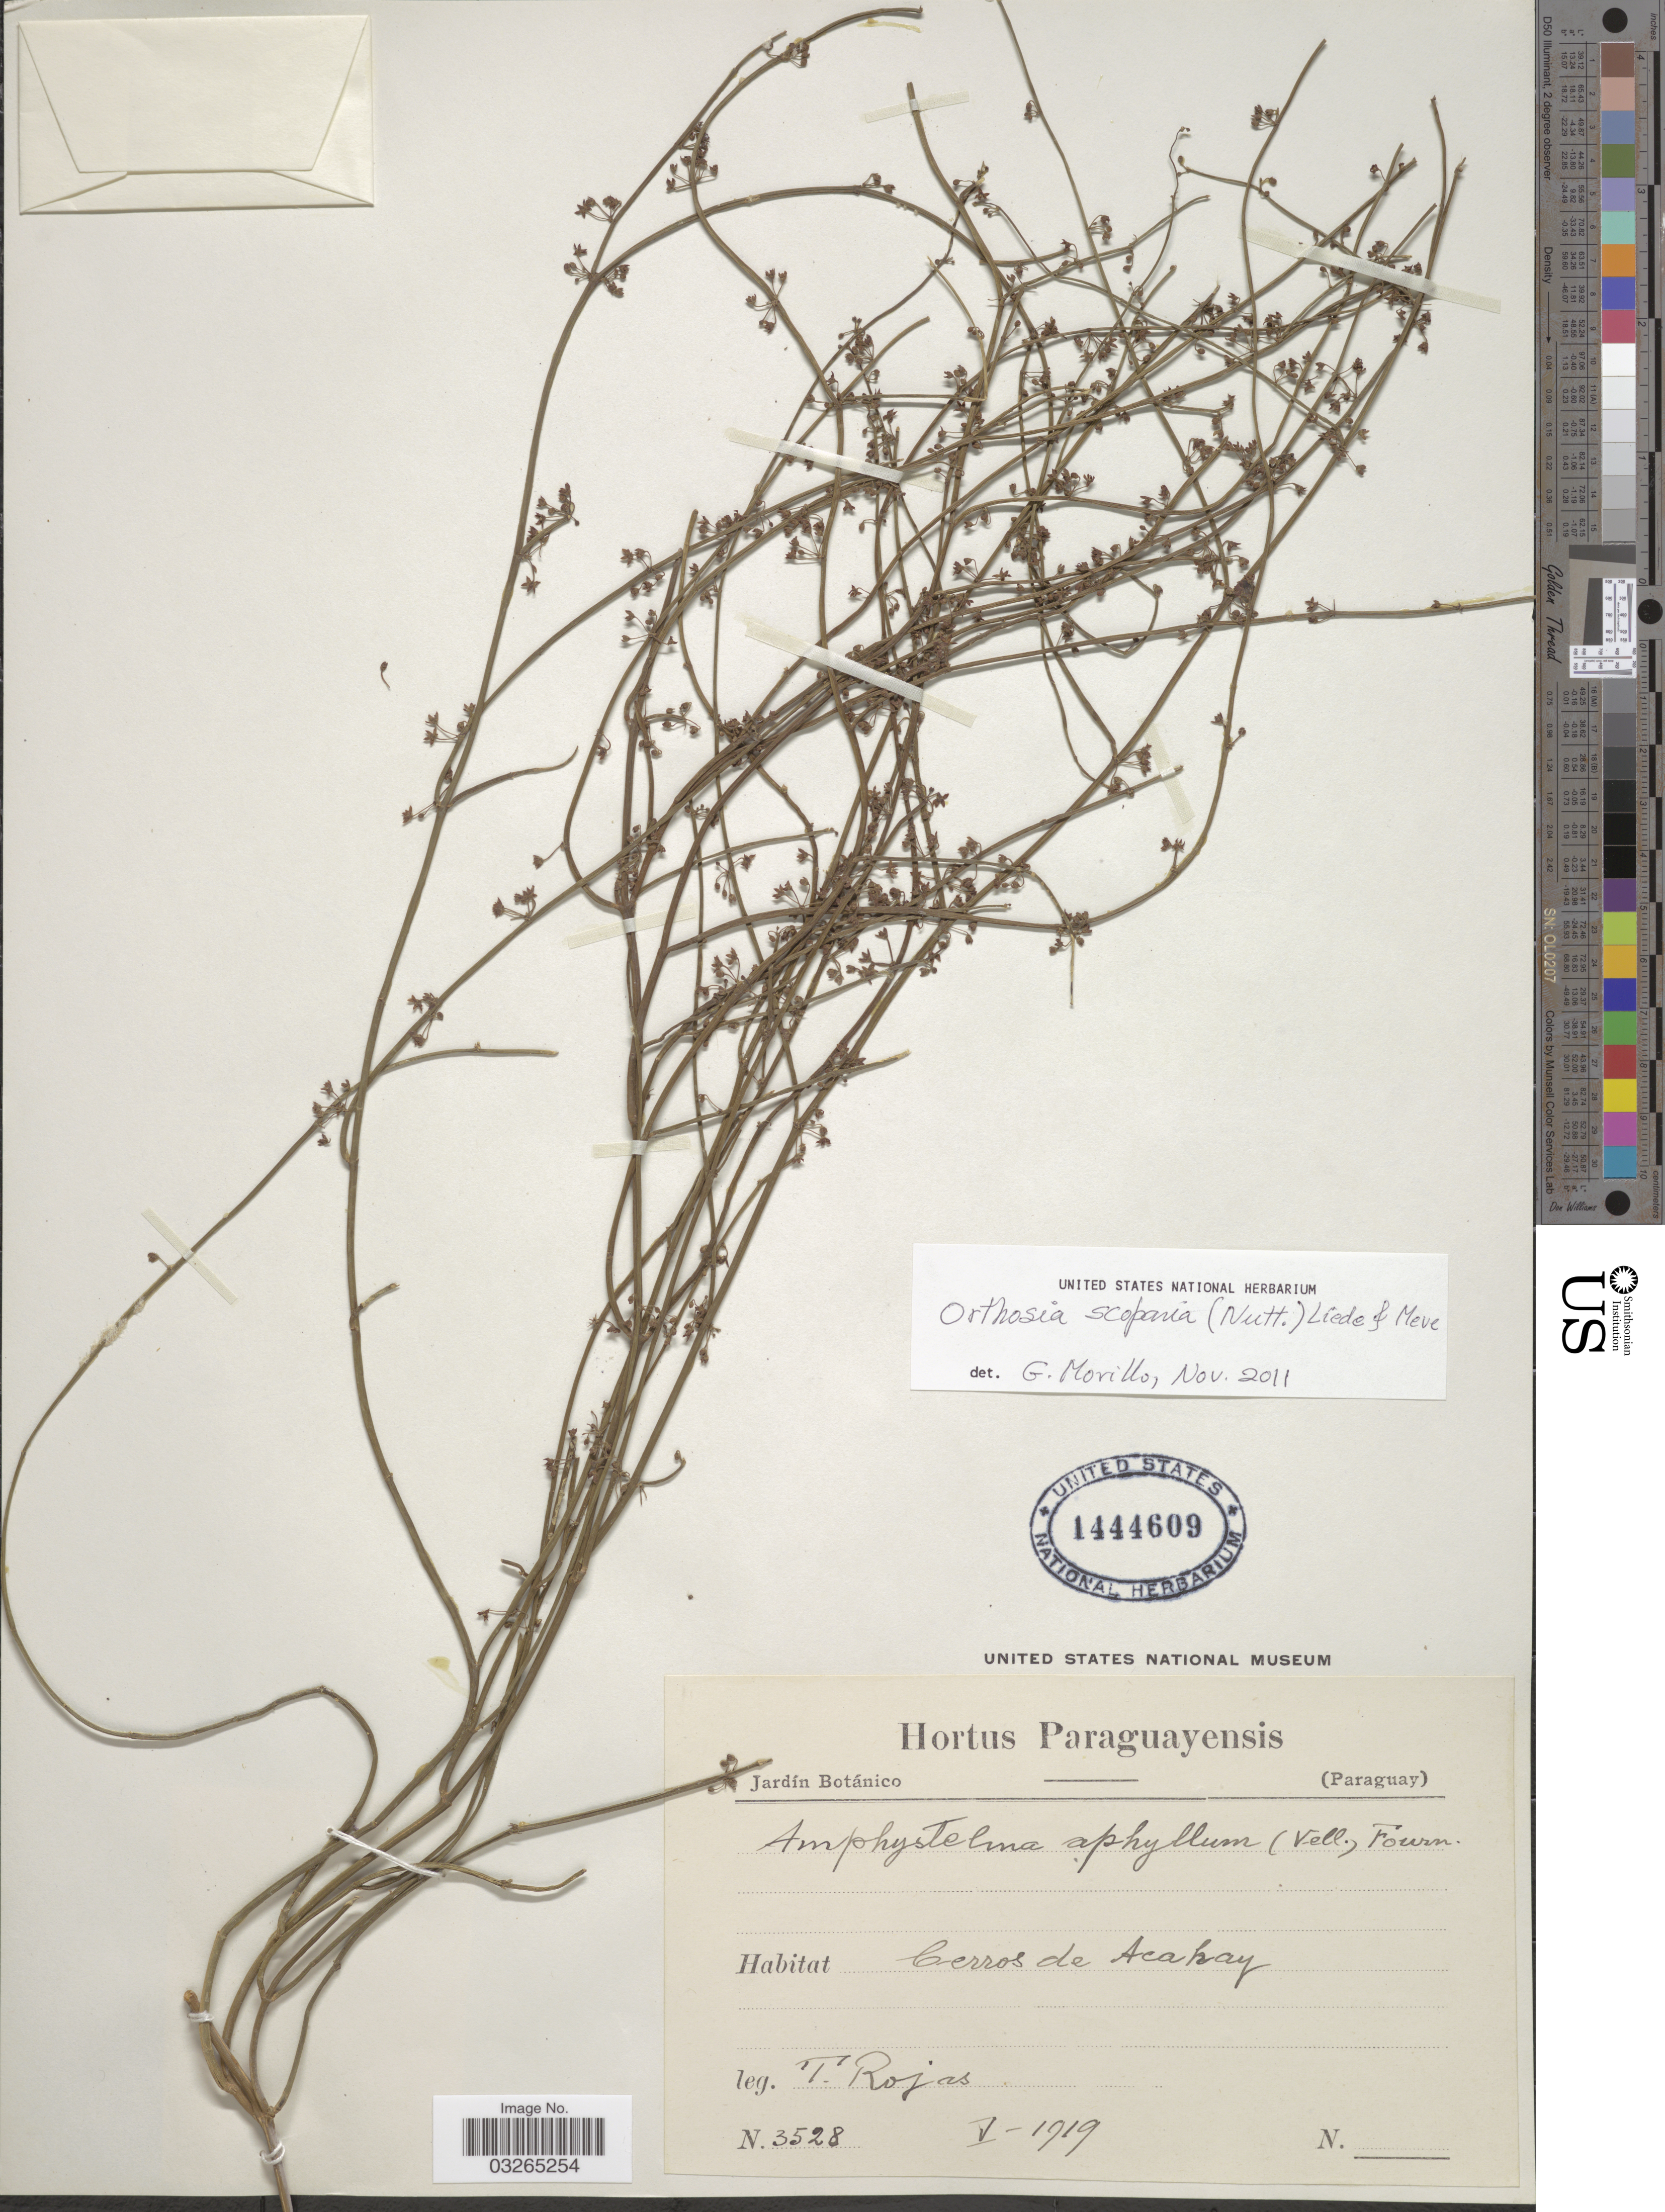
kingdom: Plantae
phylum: Tracheophyta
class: Magnoliopsida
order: Gentianales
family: Apocynaceae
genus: Orthosia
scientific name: Orthosia scoparia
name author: (Nutt.) Liede & Meve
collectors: T. Rojas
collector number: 3528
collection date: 1919-05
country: Paraguay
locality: Cerros de Acahay.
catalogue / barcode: US 1444609